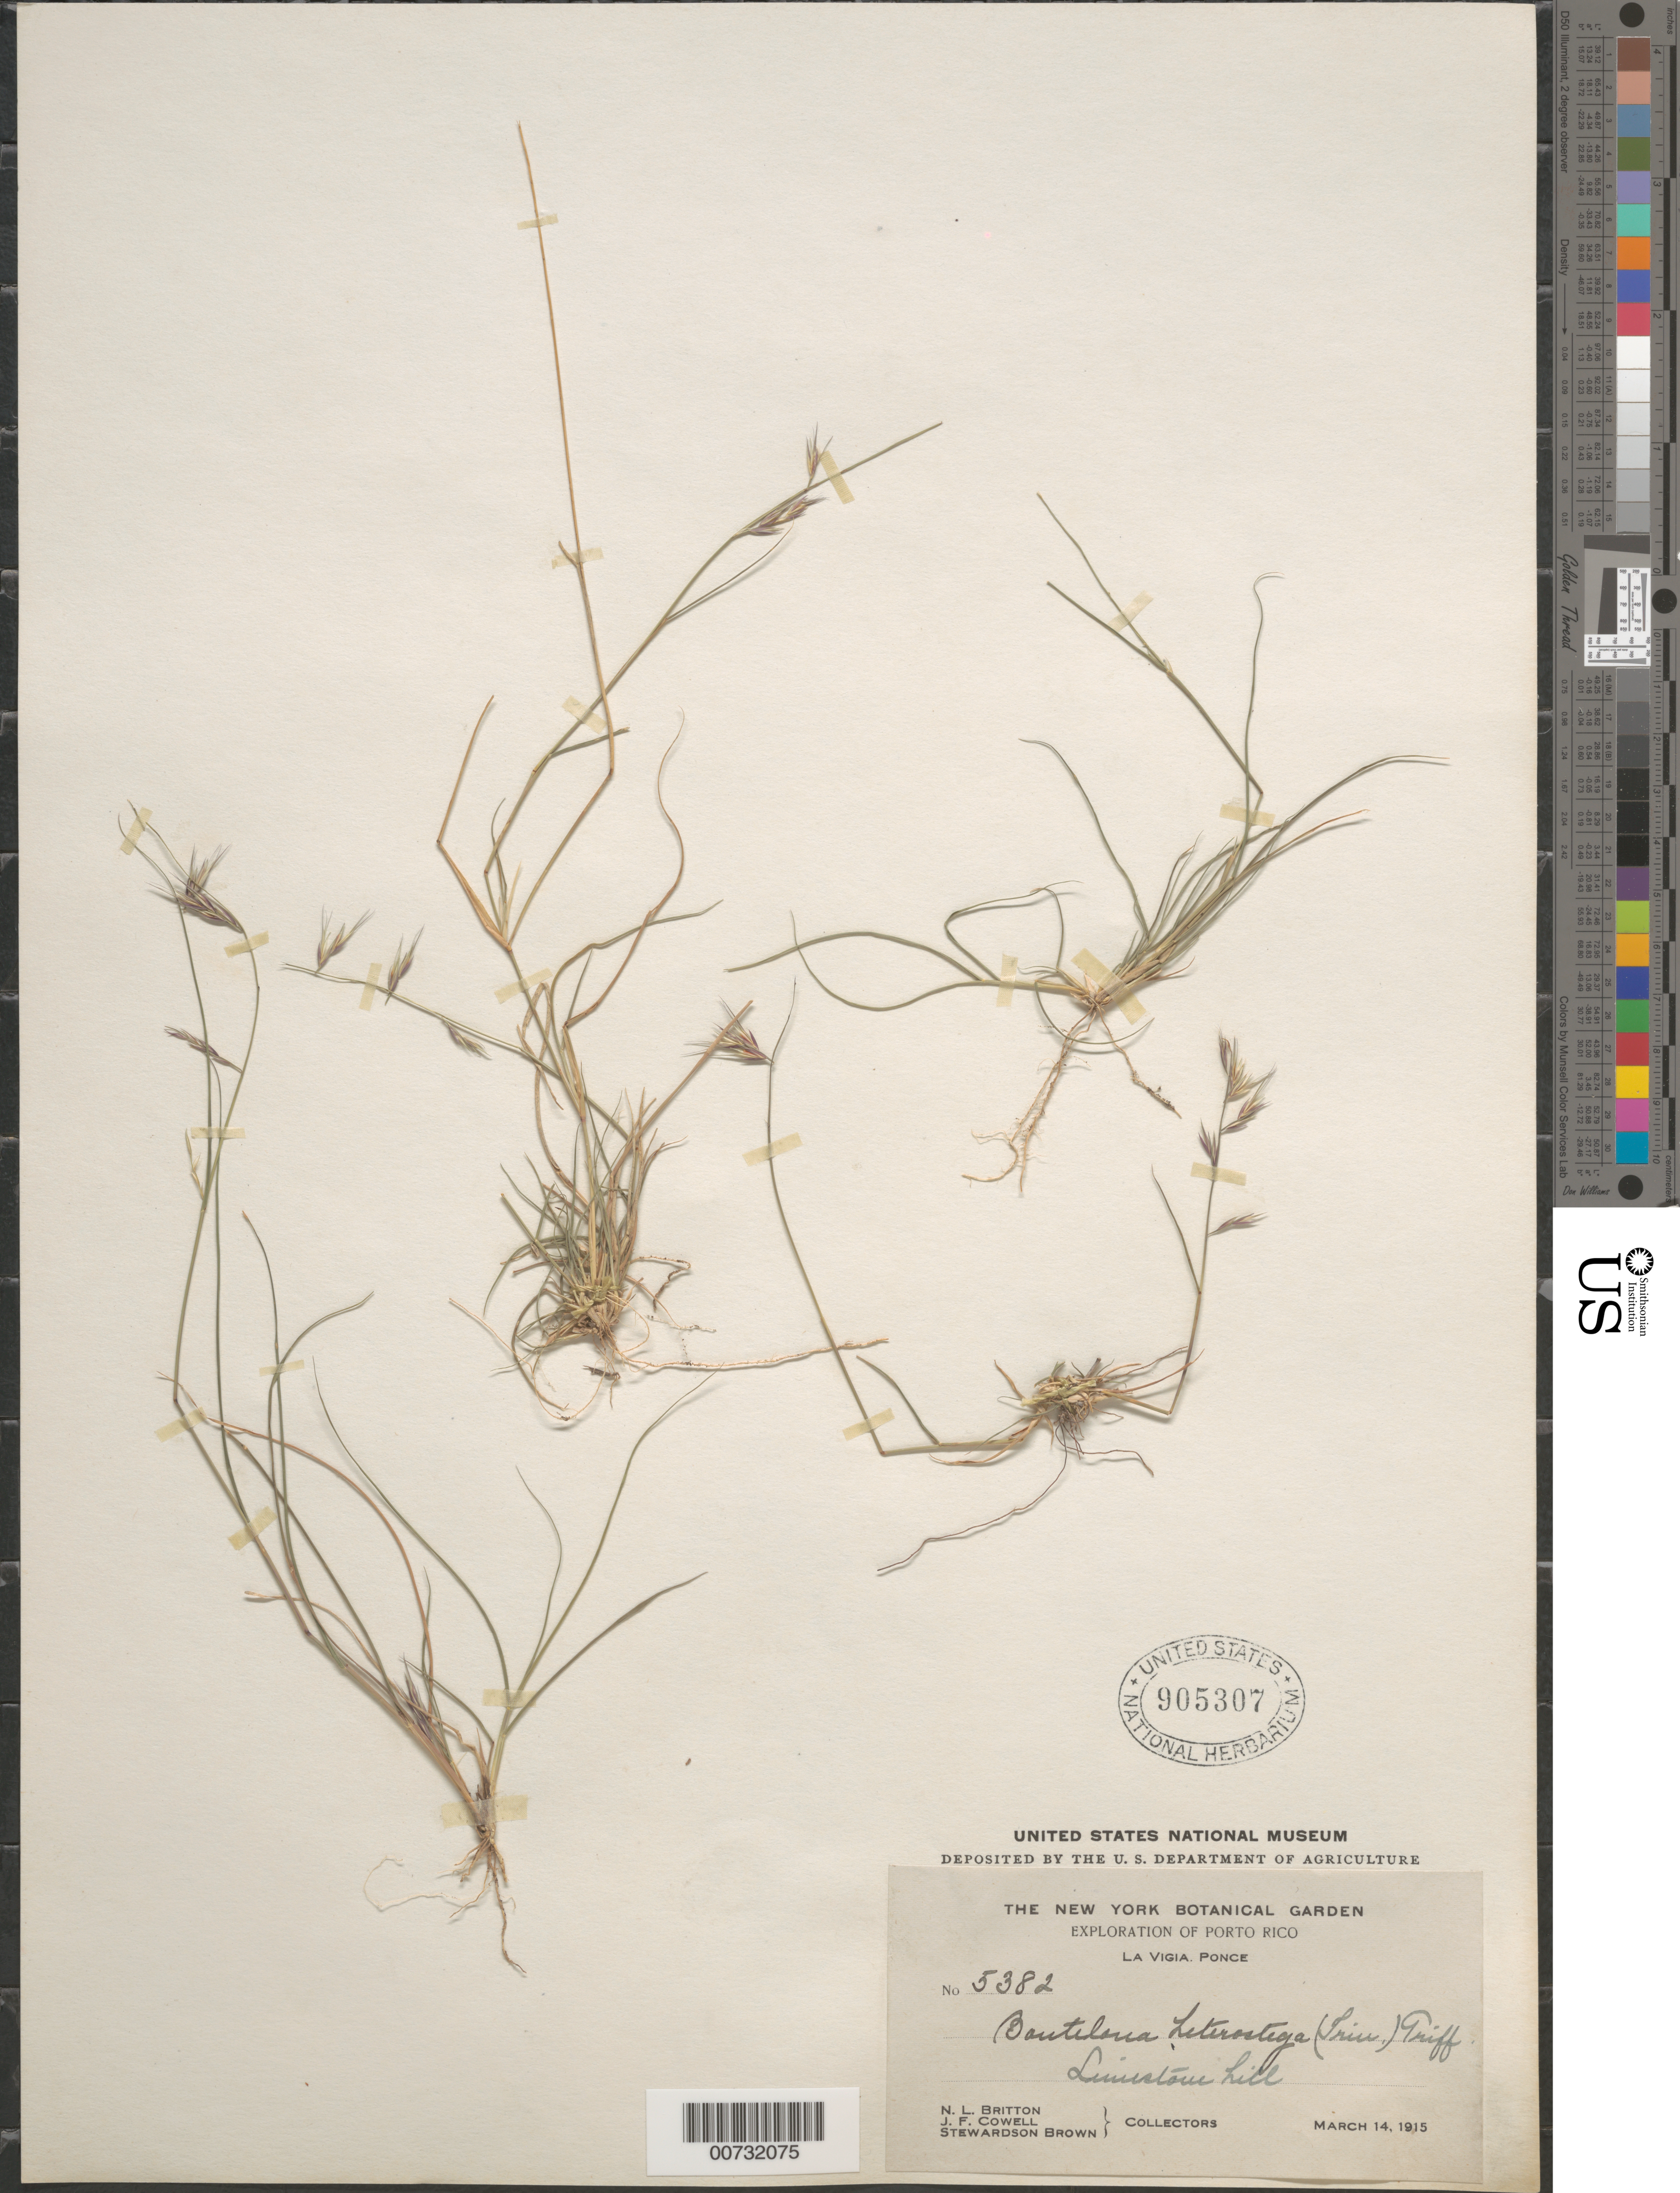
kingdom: Plantae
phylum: Tracheophyta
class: Liliopsida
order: Poales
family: Poaceae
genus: Bouteloua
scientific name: Bouteloua repens (H.B.K.) Scribn. & Merr. var. repens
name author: (Kunth) Scribn. & Merr.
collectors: N. Britton, J. F. Cowell & S. Brown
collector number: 5382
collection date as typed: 14 Mar 1915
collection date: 1915-03-14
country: Puerto Rico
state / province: Ponce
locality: La Vigia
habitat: Limestone hill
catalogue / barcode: US 905307